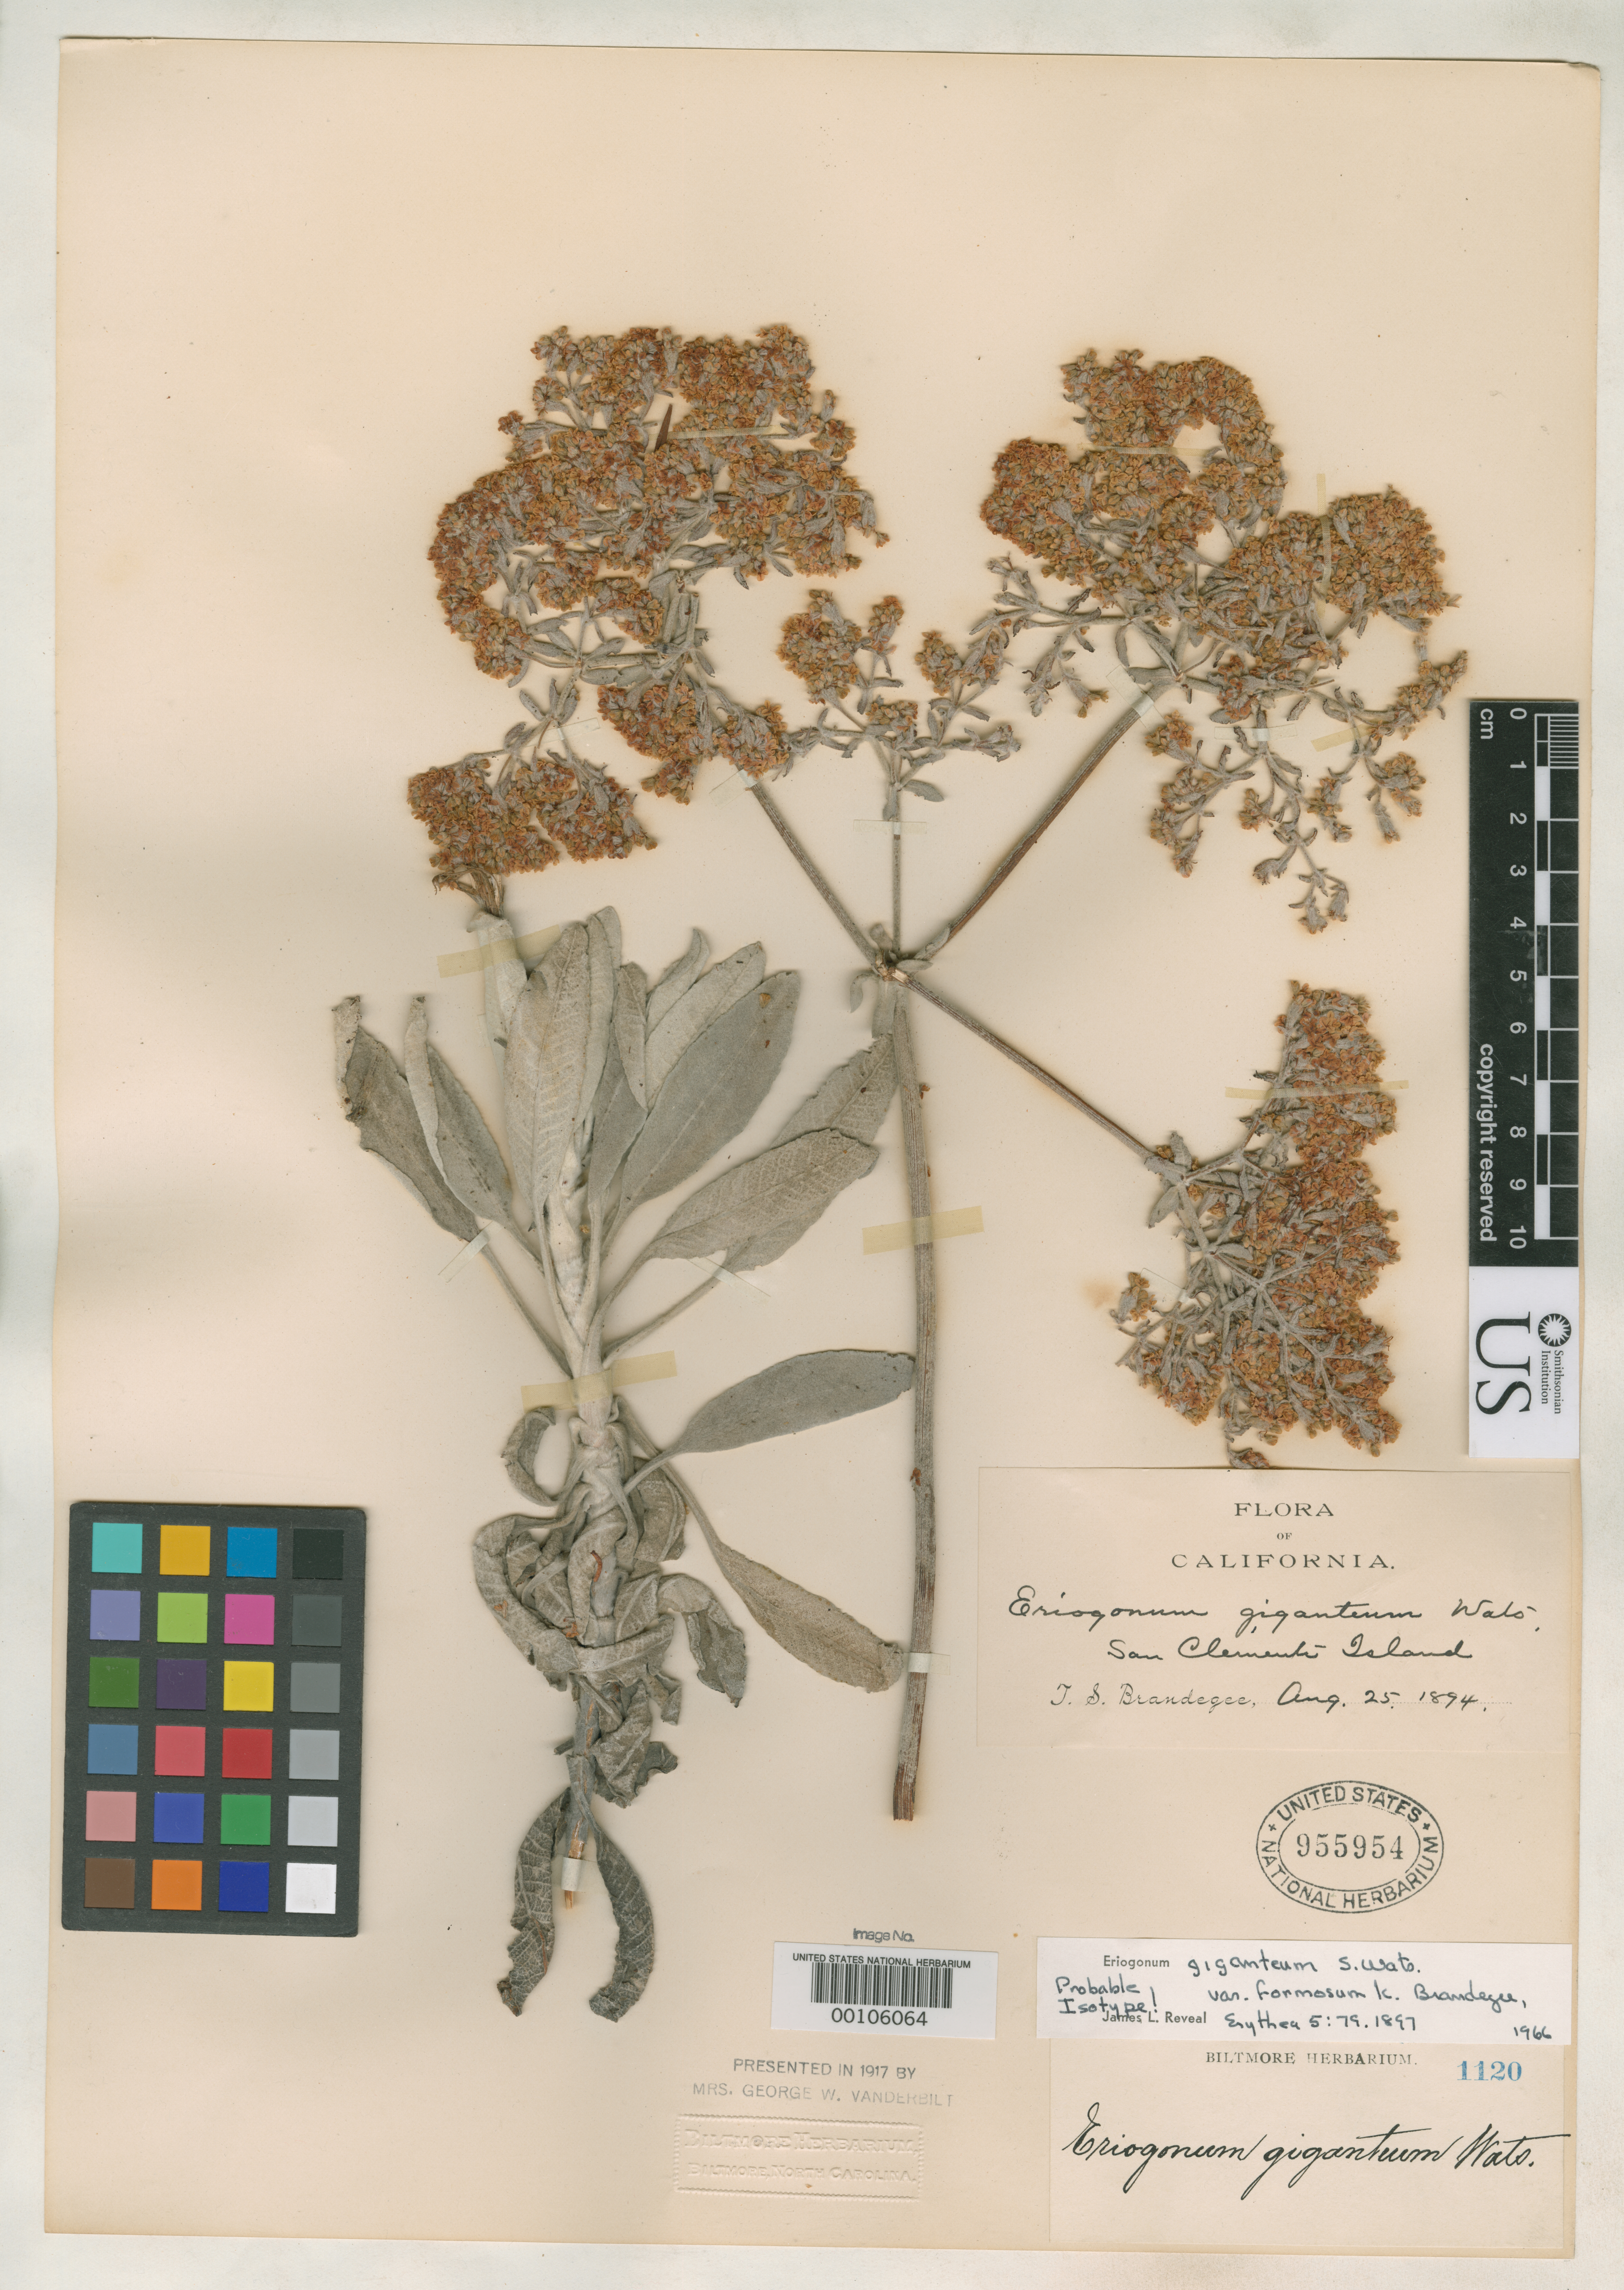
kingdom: Plantae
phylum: Tracheophyta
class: Magnoliopsida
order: Caryophyllales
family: Polygonaceae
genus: Eriogonum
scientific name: Eriogonum giganteum var. formosum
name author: K. Brandegee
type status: Isotype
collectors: T. S. Brandegee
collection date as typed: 25 Aug 1894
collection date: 1894-08-25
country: United States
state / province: California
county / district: Los Angeles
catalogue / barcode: US 955954